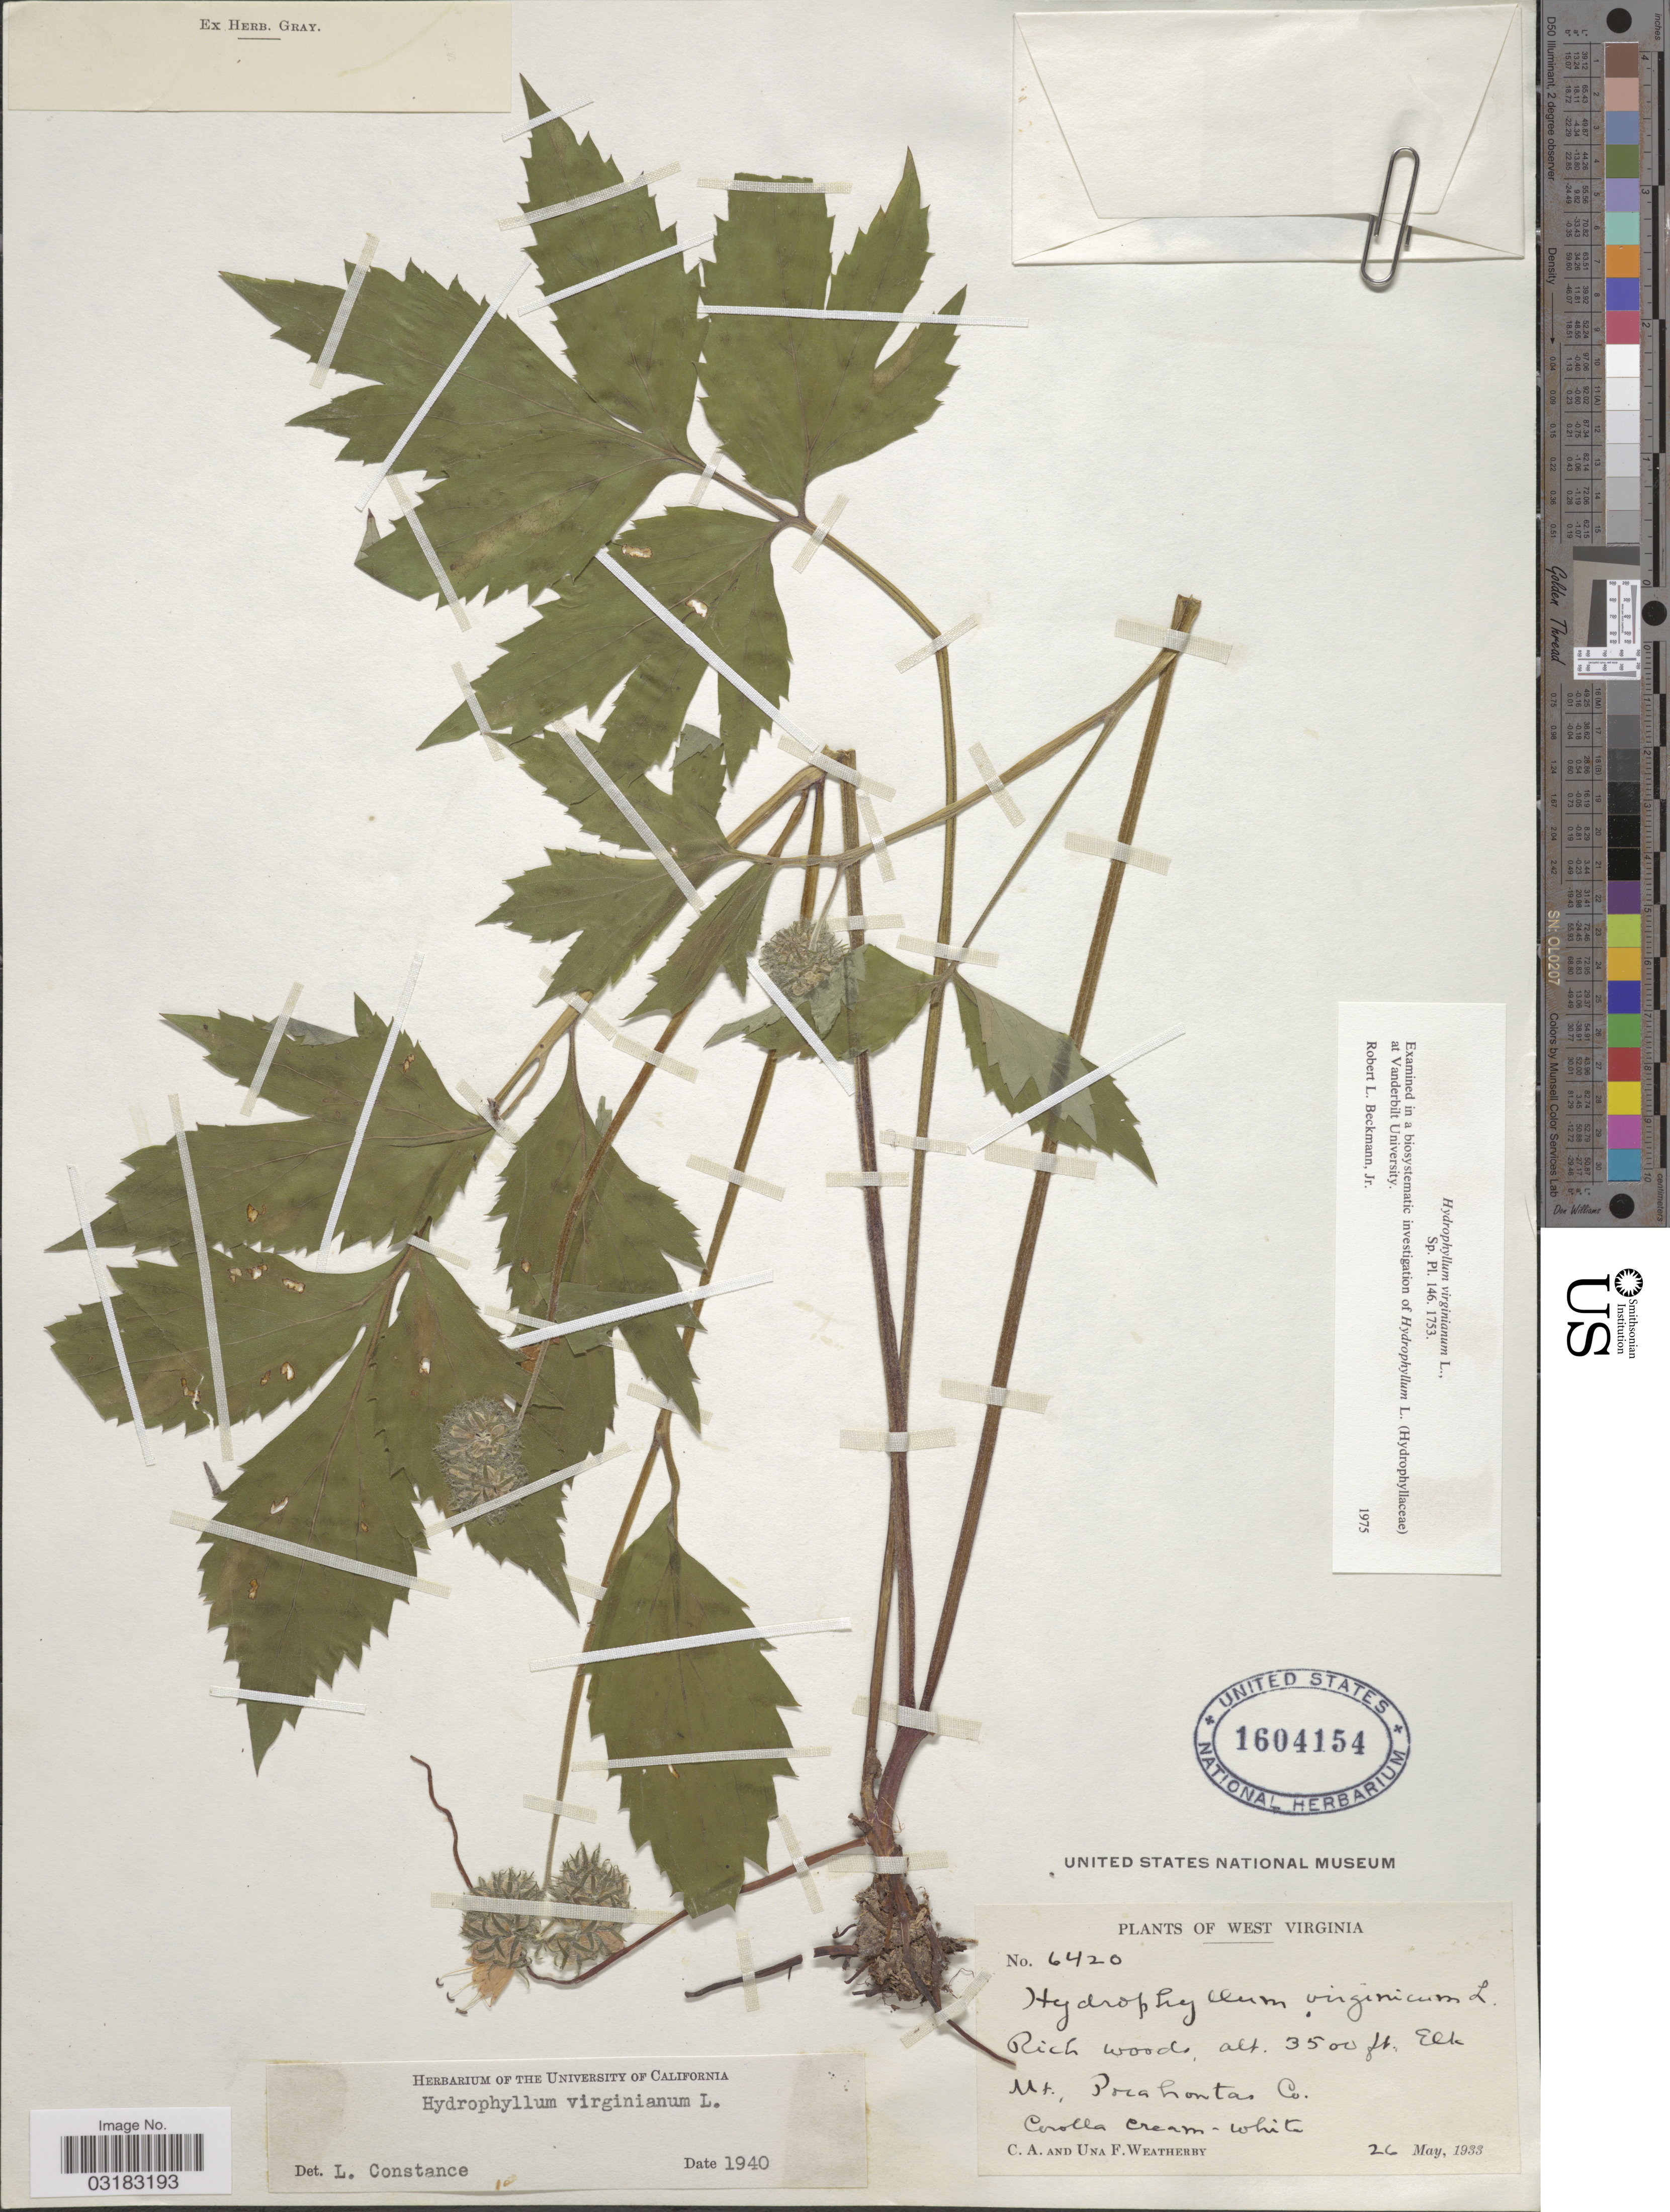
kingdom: Plantae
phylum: Tracheophyta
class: Magnoliopsida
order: Boraginales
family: Hydrophyllaceae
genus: Hydrophyllum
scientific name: Hydrophyllum virginianum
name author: L.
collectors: C. A. Weatherby & U. Weatherby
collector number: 6420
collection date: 1933-05-26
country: United States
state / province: West Virginia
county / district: Pocahontas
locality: Mt. Pocahontas Co.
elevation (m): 1067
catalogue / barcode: US 1604154